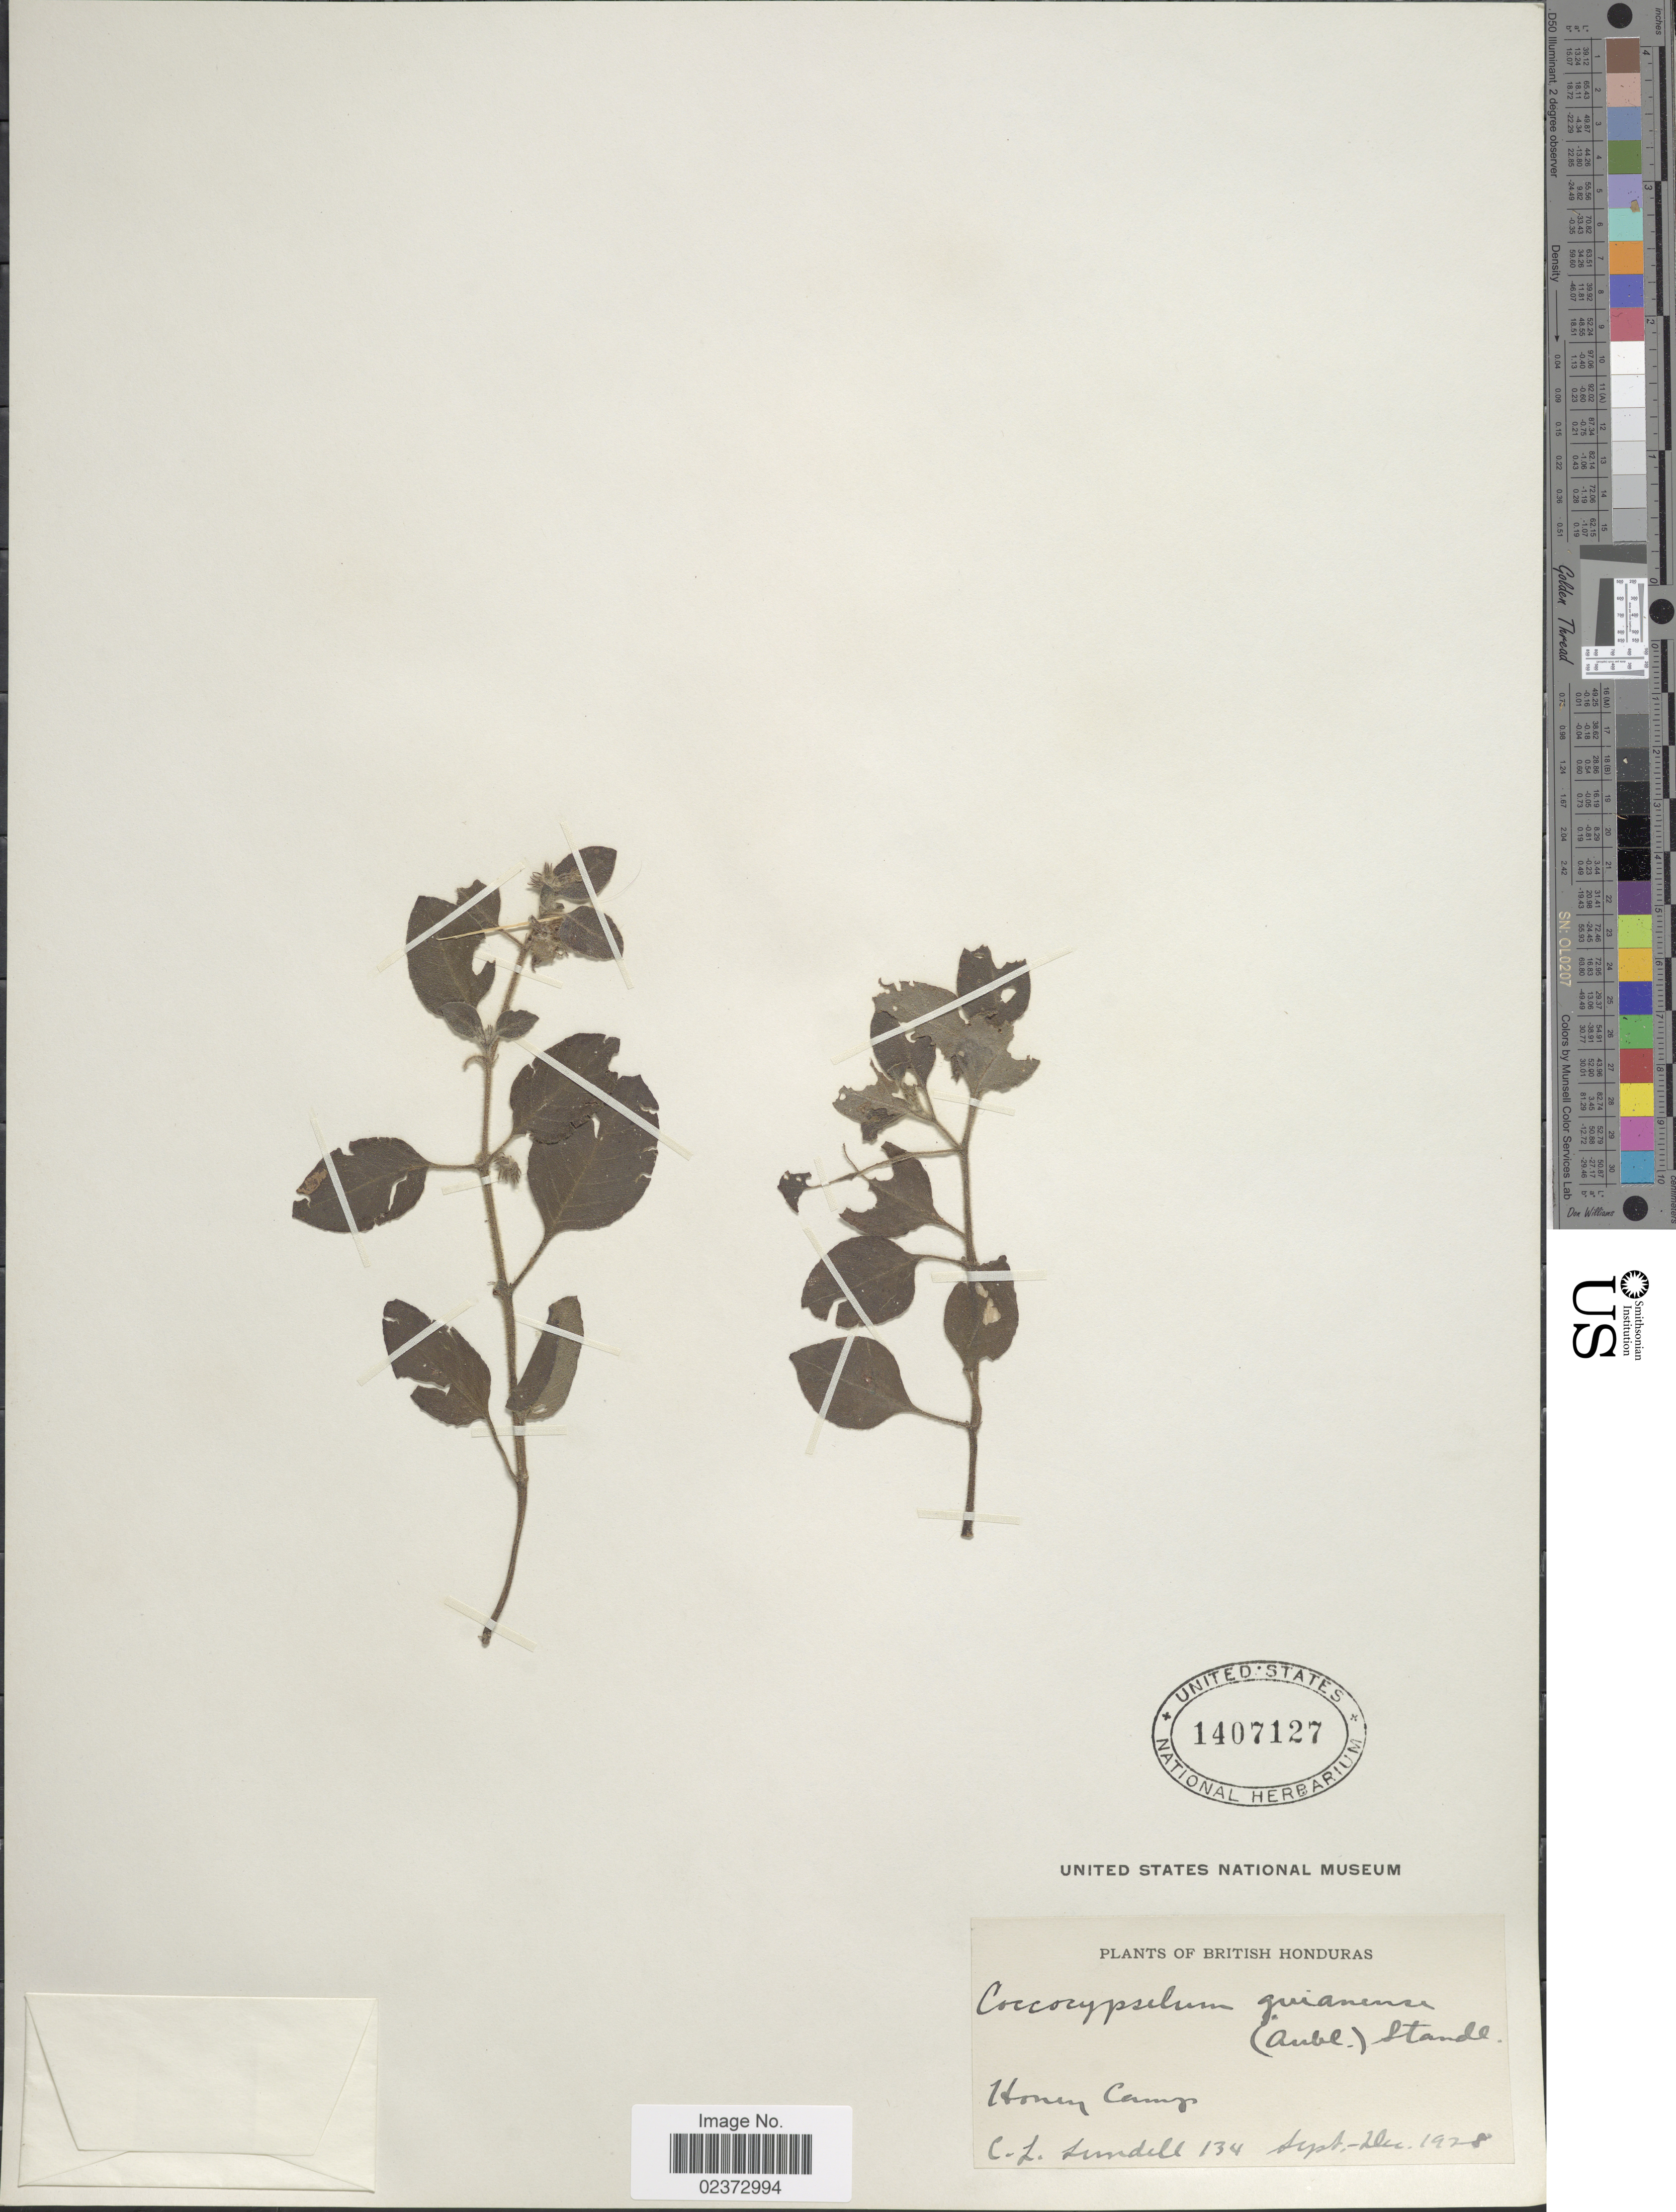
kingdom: Plantae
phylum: Tracheophyta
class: Magnoliopsida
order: Gentianales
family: Rubiaceae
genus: Coccocypselum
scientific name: Coccocypselum guianense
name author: (Aubl.) K. Schum.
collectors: C. L. Lundell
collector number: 134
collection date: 1928-09/1928-12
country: Belize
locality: Honey Camp, British Honduras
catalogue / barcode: US 1407127